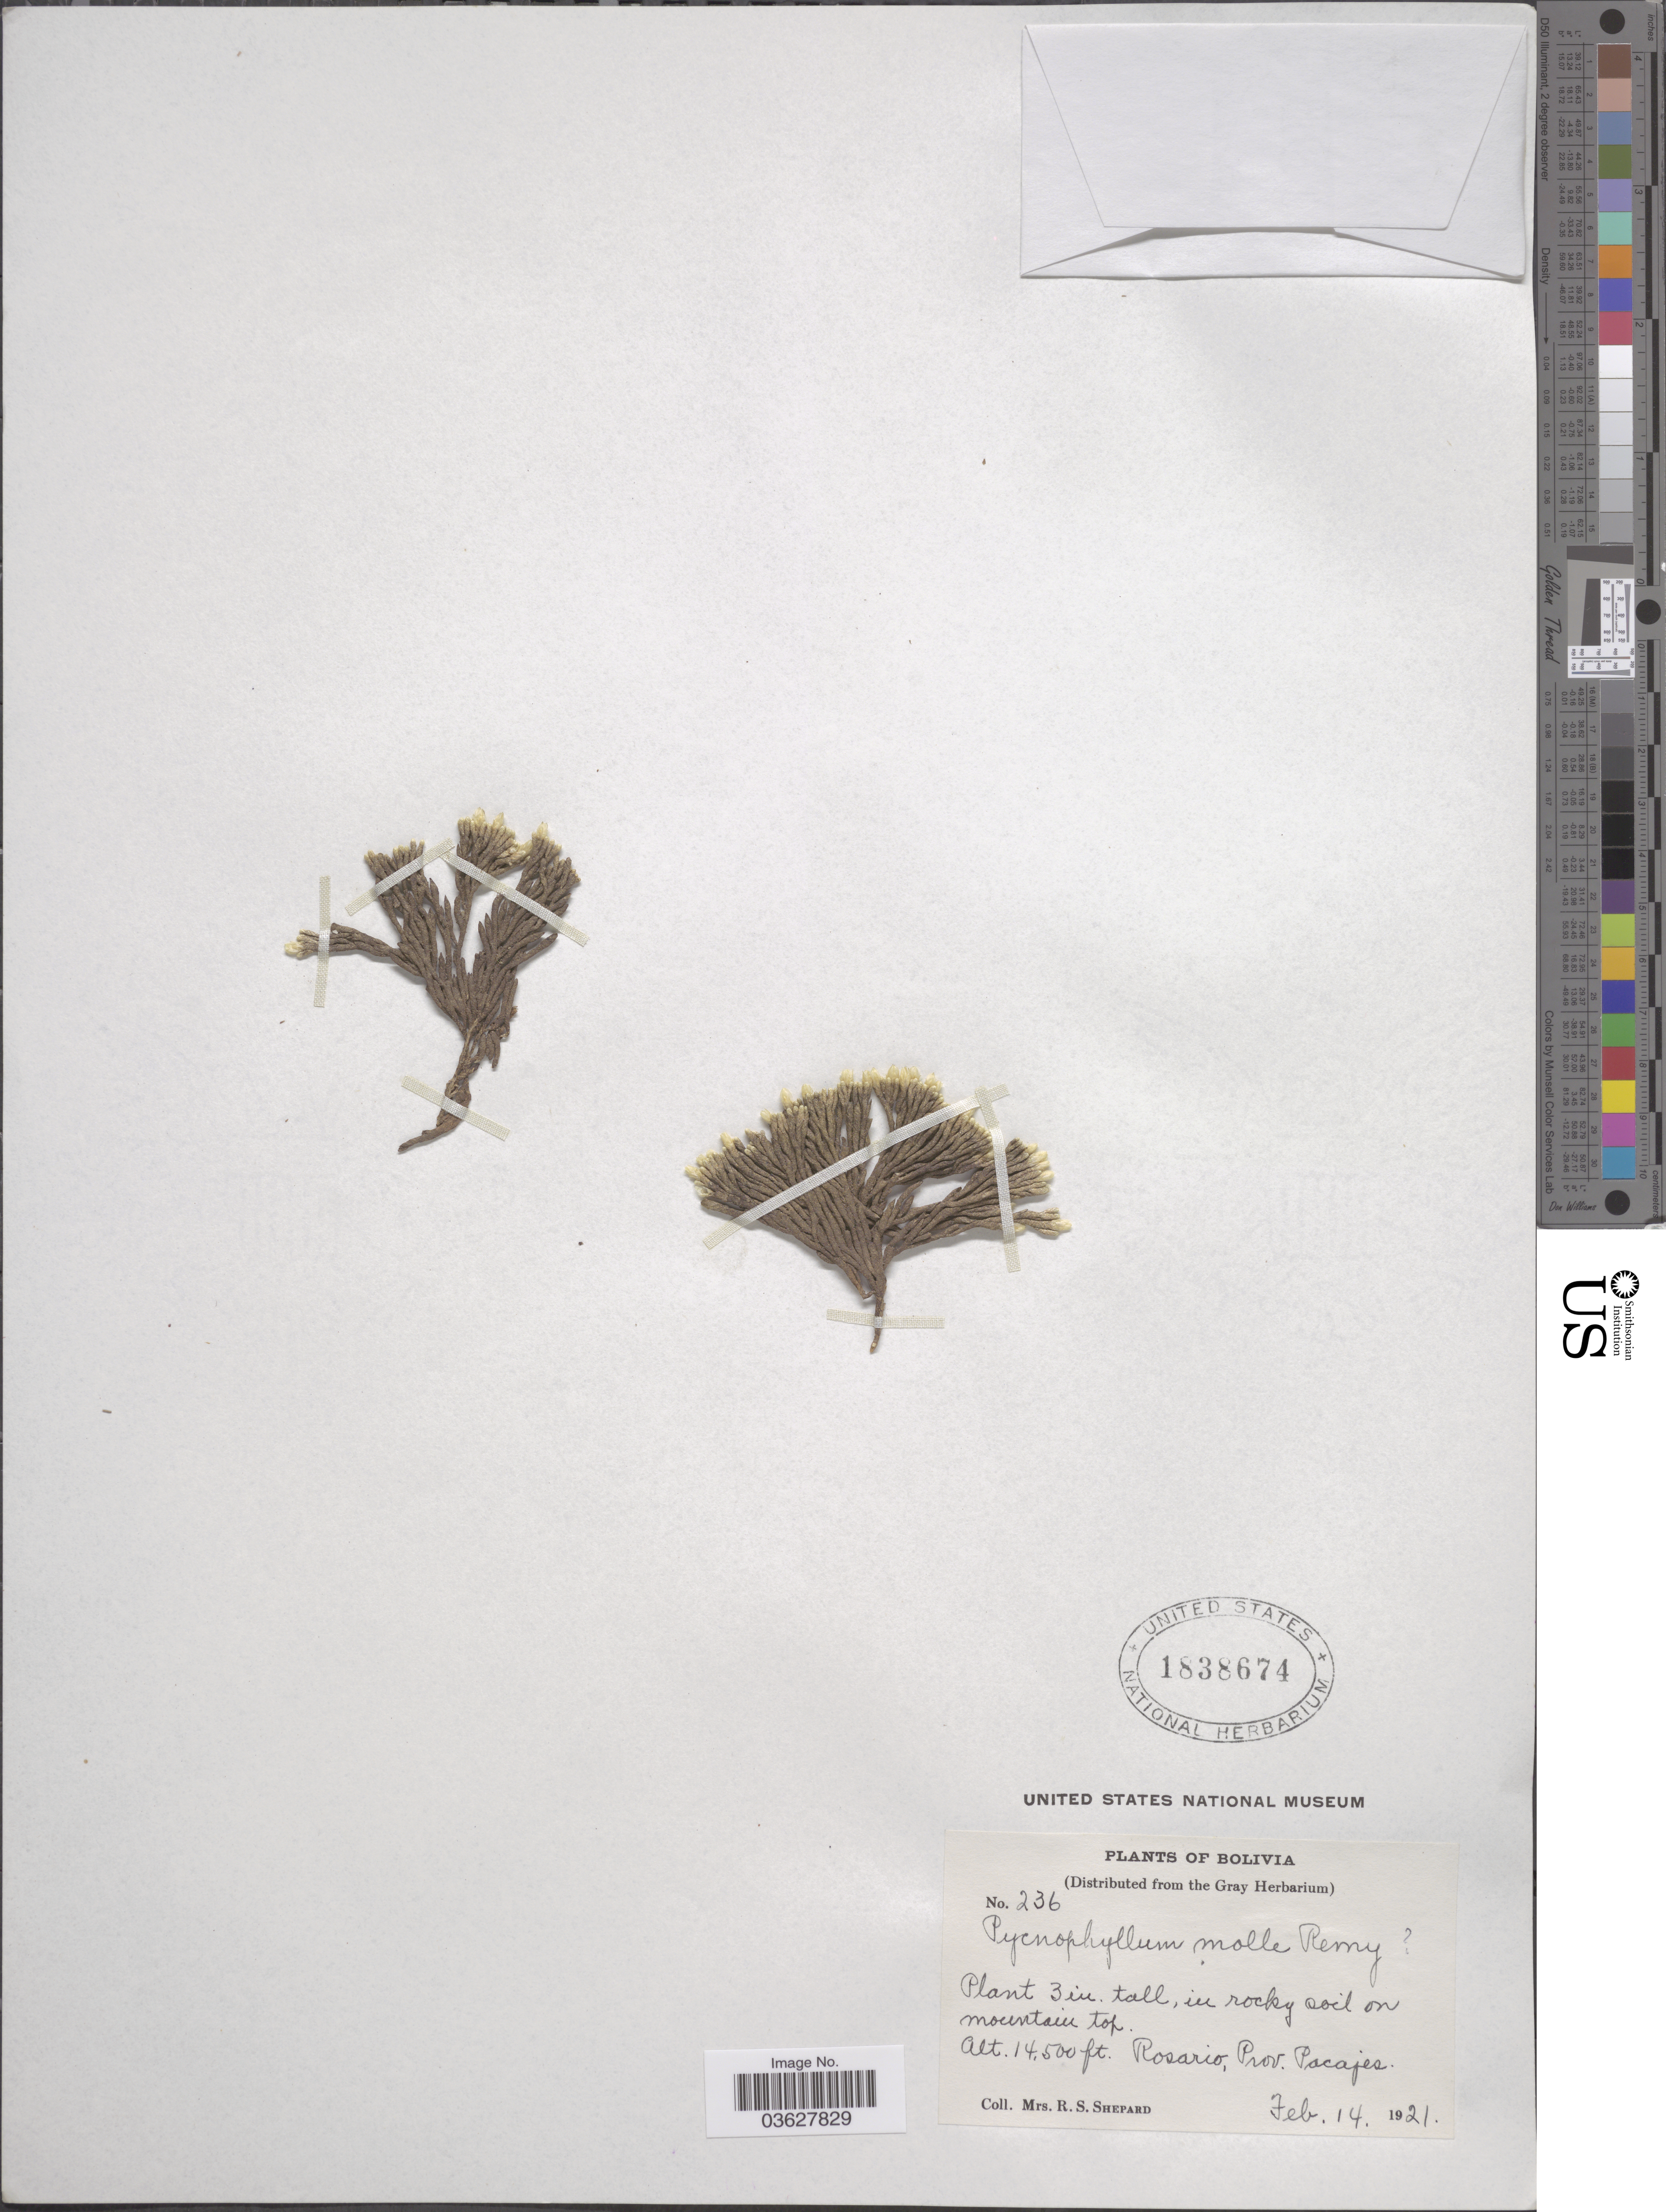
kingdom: Plantae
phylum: Tracheophyta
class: Magnoliopsida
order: Caryophyllales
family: Caryophyllaceae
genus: Pycnophyllum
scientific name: Pycnophyllum molle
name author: J. Rémy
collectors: R. Shepard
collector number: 236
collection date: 1921-02-14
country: Bolivia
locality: In rocky soil on mountain top. Rosario, Prov. Pacajes.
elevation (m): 4420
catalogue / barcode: US 1838674